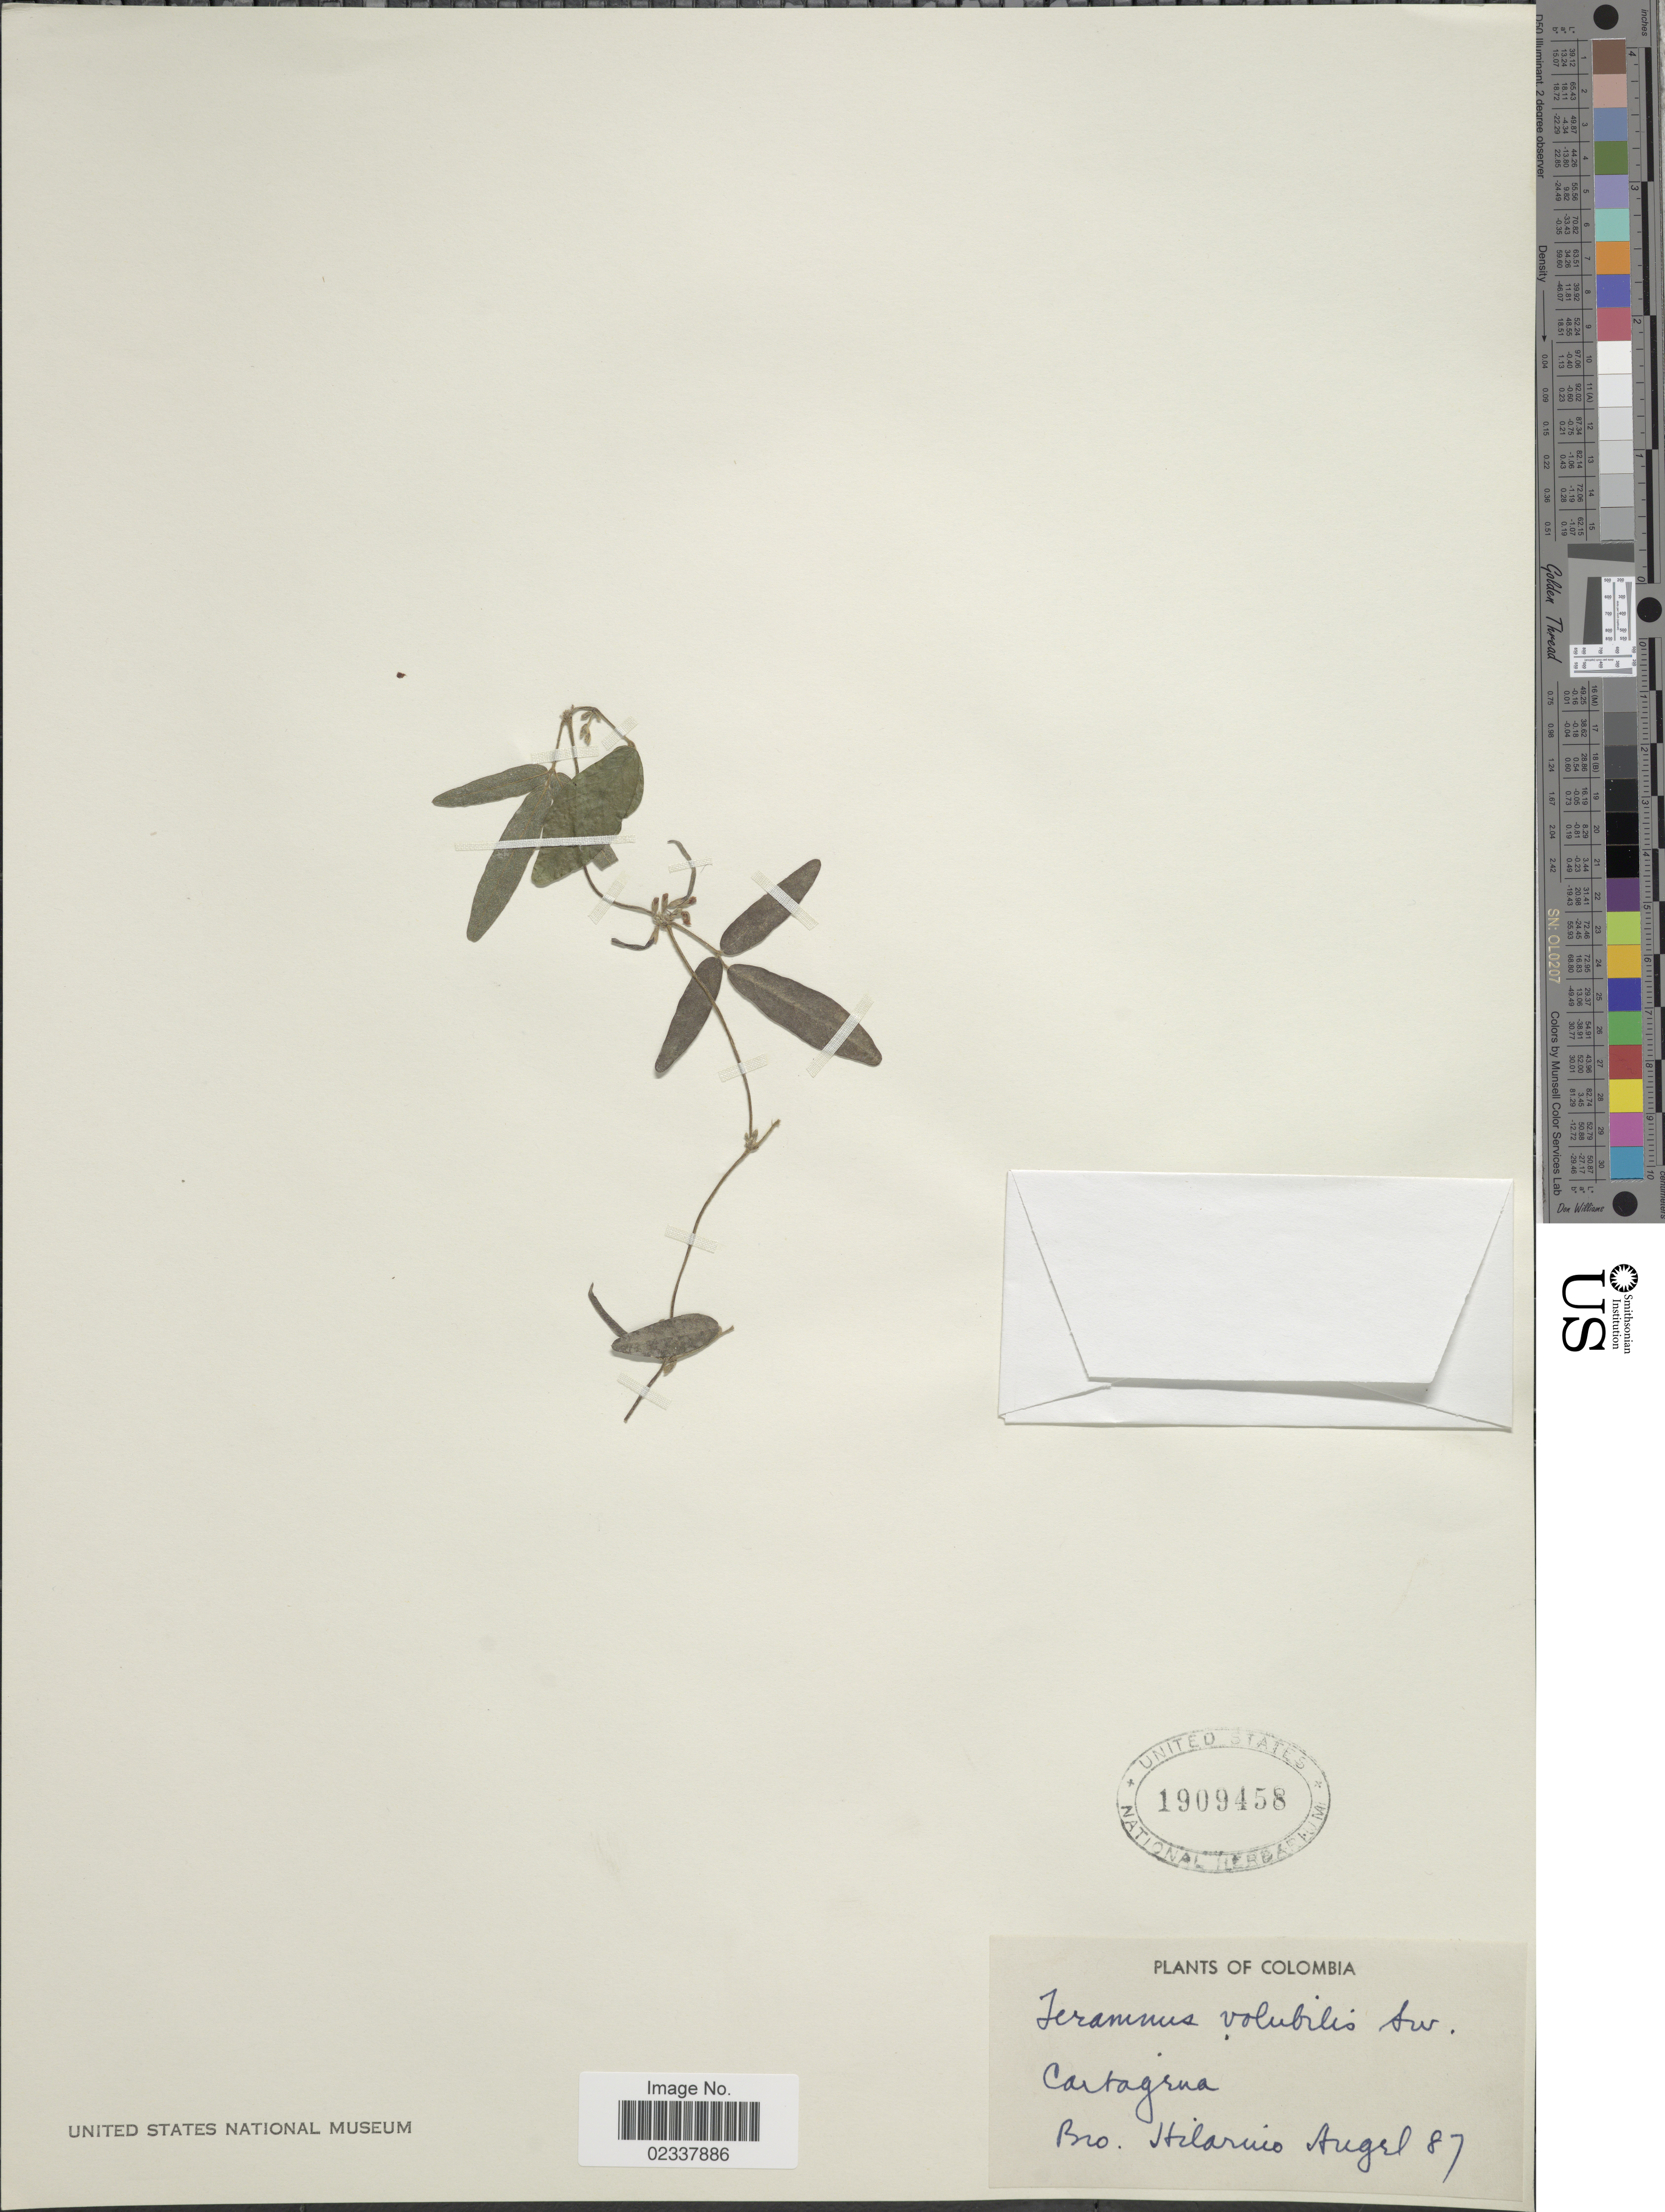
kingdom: Plantae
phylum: Tracheophyta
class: Magnoliopsida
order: Fabales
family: Fabaceae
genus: Teramnus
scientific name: Teramnus volubilis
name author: Sw.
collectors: H. Angel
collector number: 87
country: Colombia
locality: Cartagena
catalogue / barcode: US 1909458